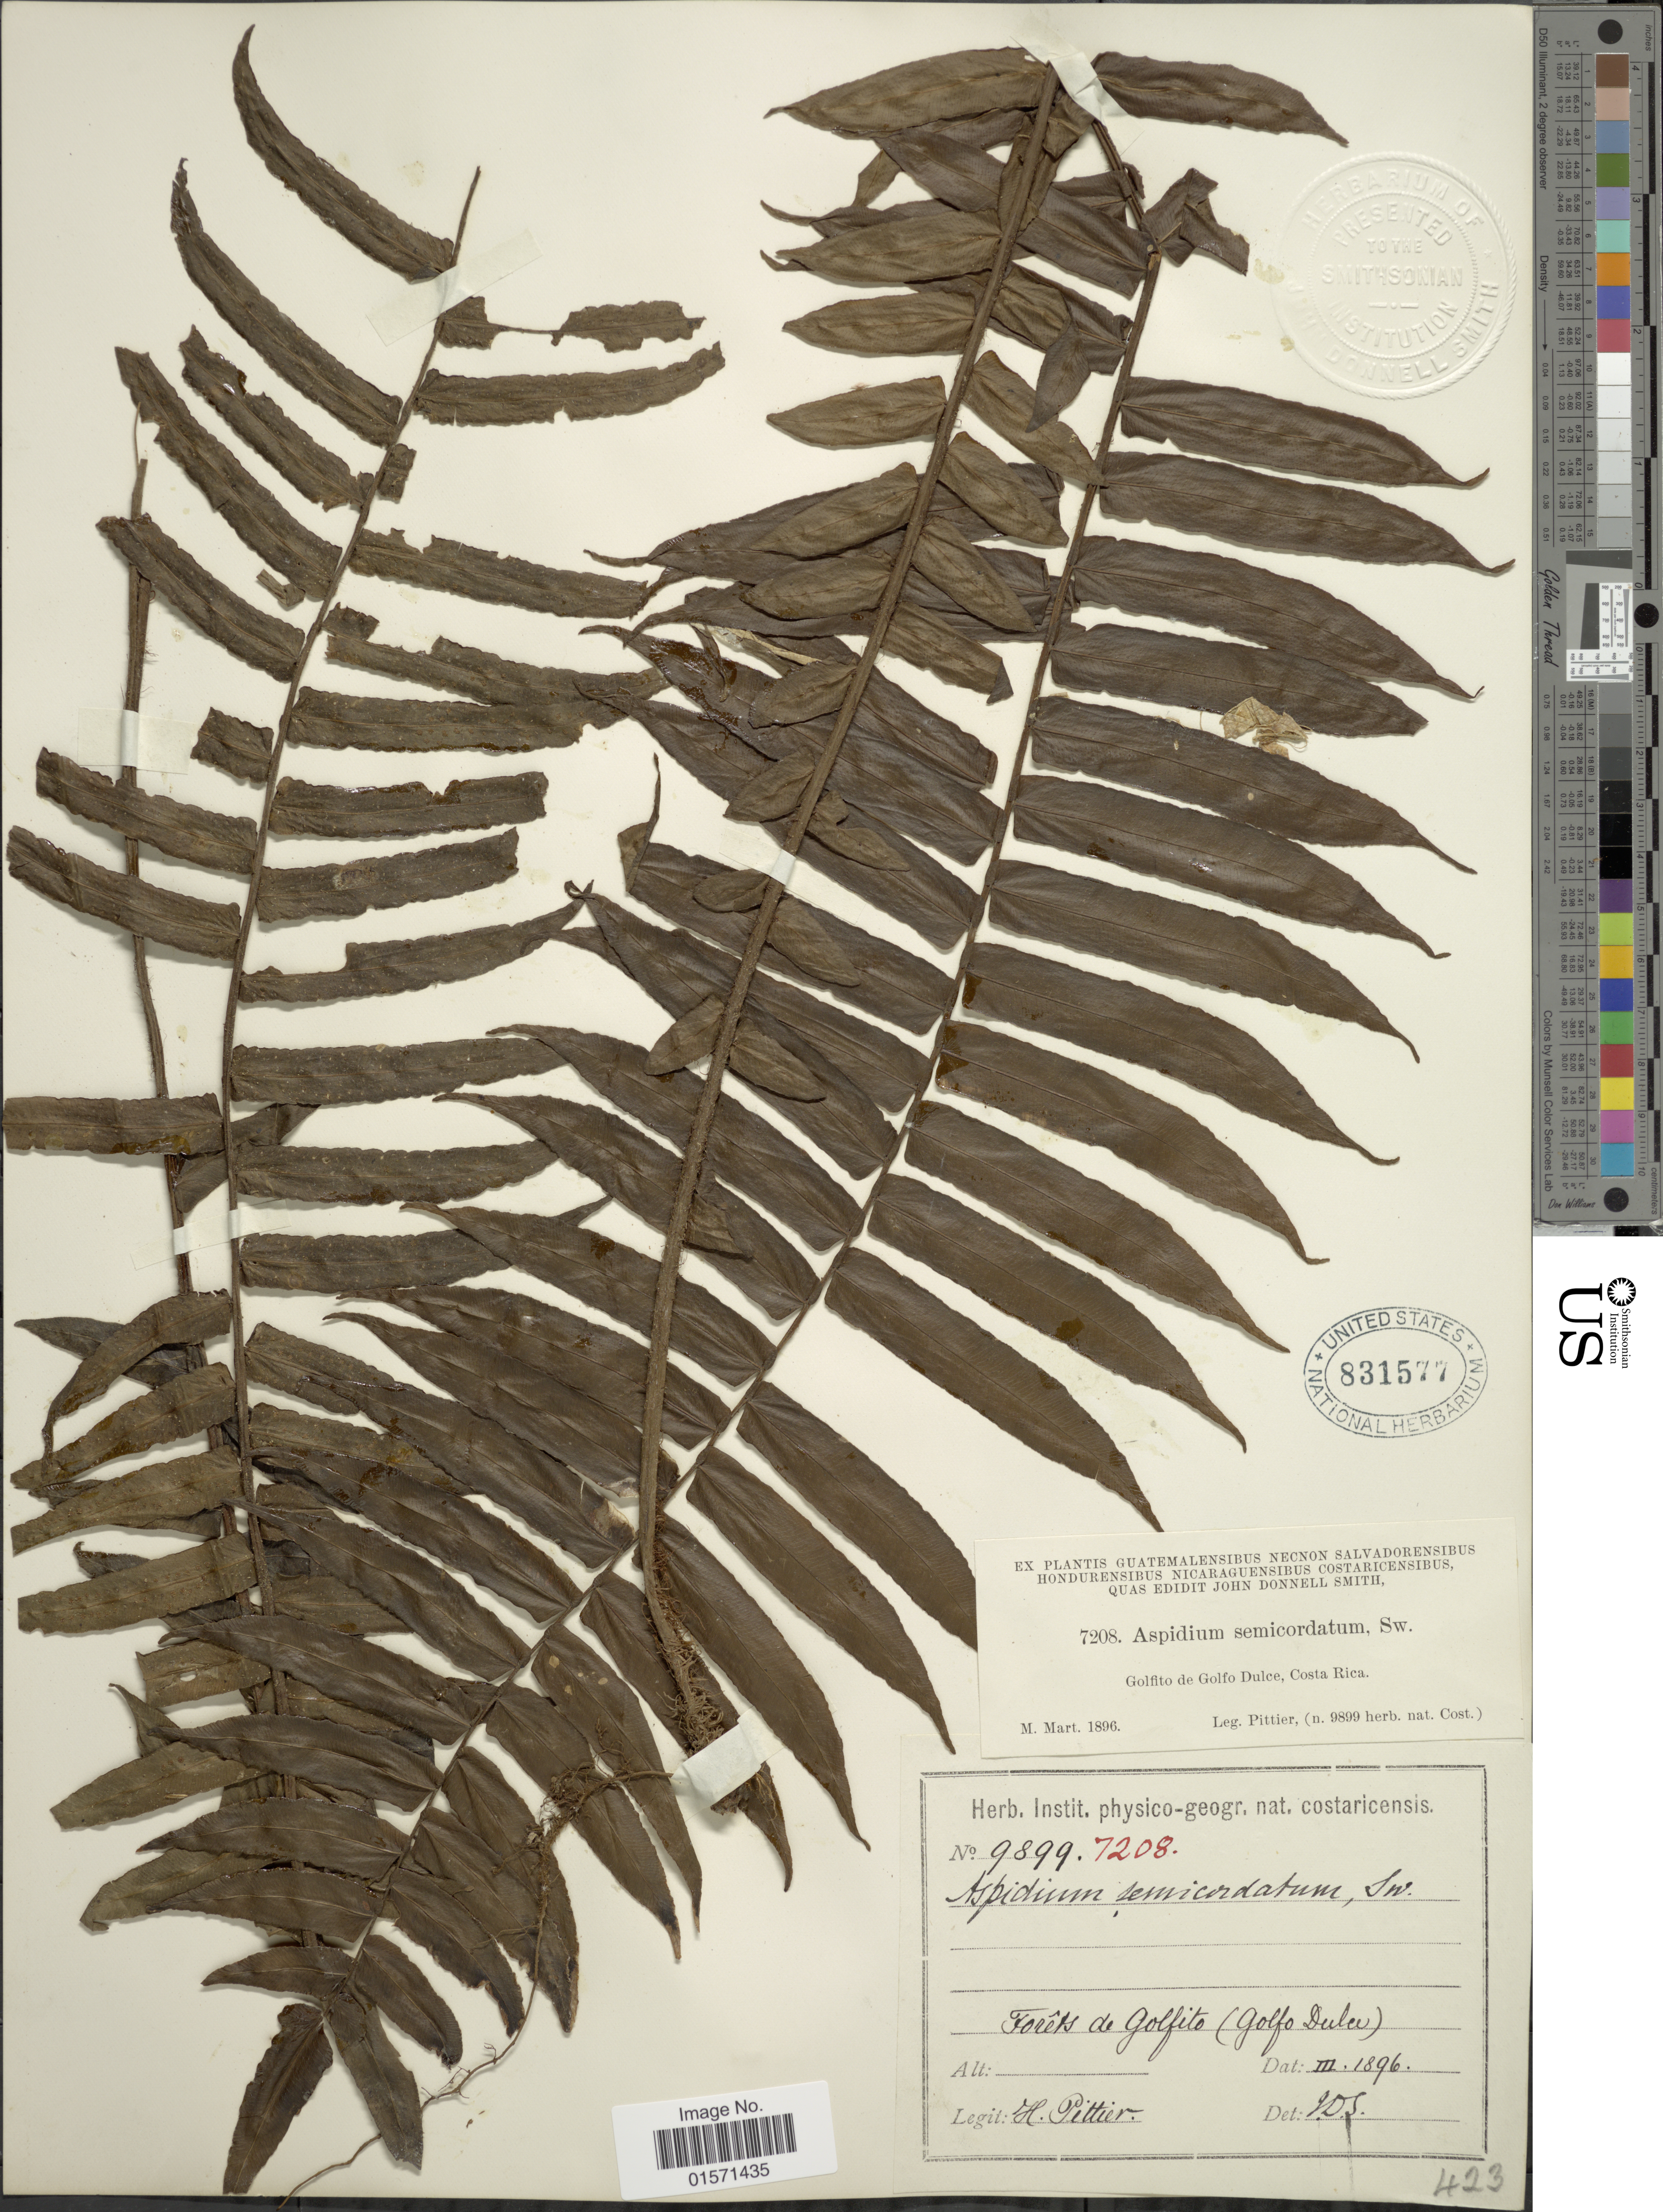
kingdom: Plantae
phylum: Tracheophyta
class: Polypodiopsida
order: Polypodiales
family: Lomariopsidaceae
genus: Cyclopeltis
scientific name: Cyclopeltis semicordata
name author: (Sw.) J. Sm.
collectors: H. F. Pittier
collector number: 9899/7208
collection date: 1896-03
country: Costa Rica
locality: Forets de Golfitoi (Goflo Dulce)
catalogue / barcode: US 831577